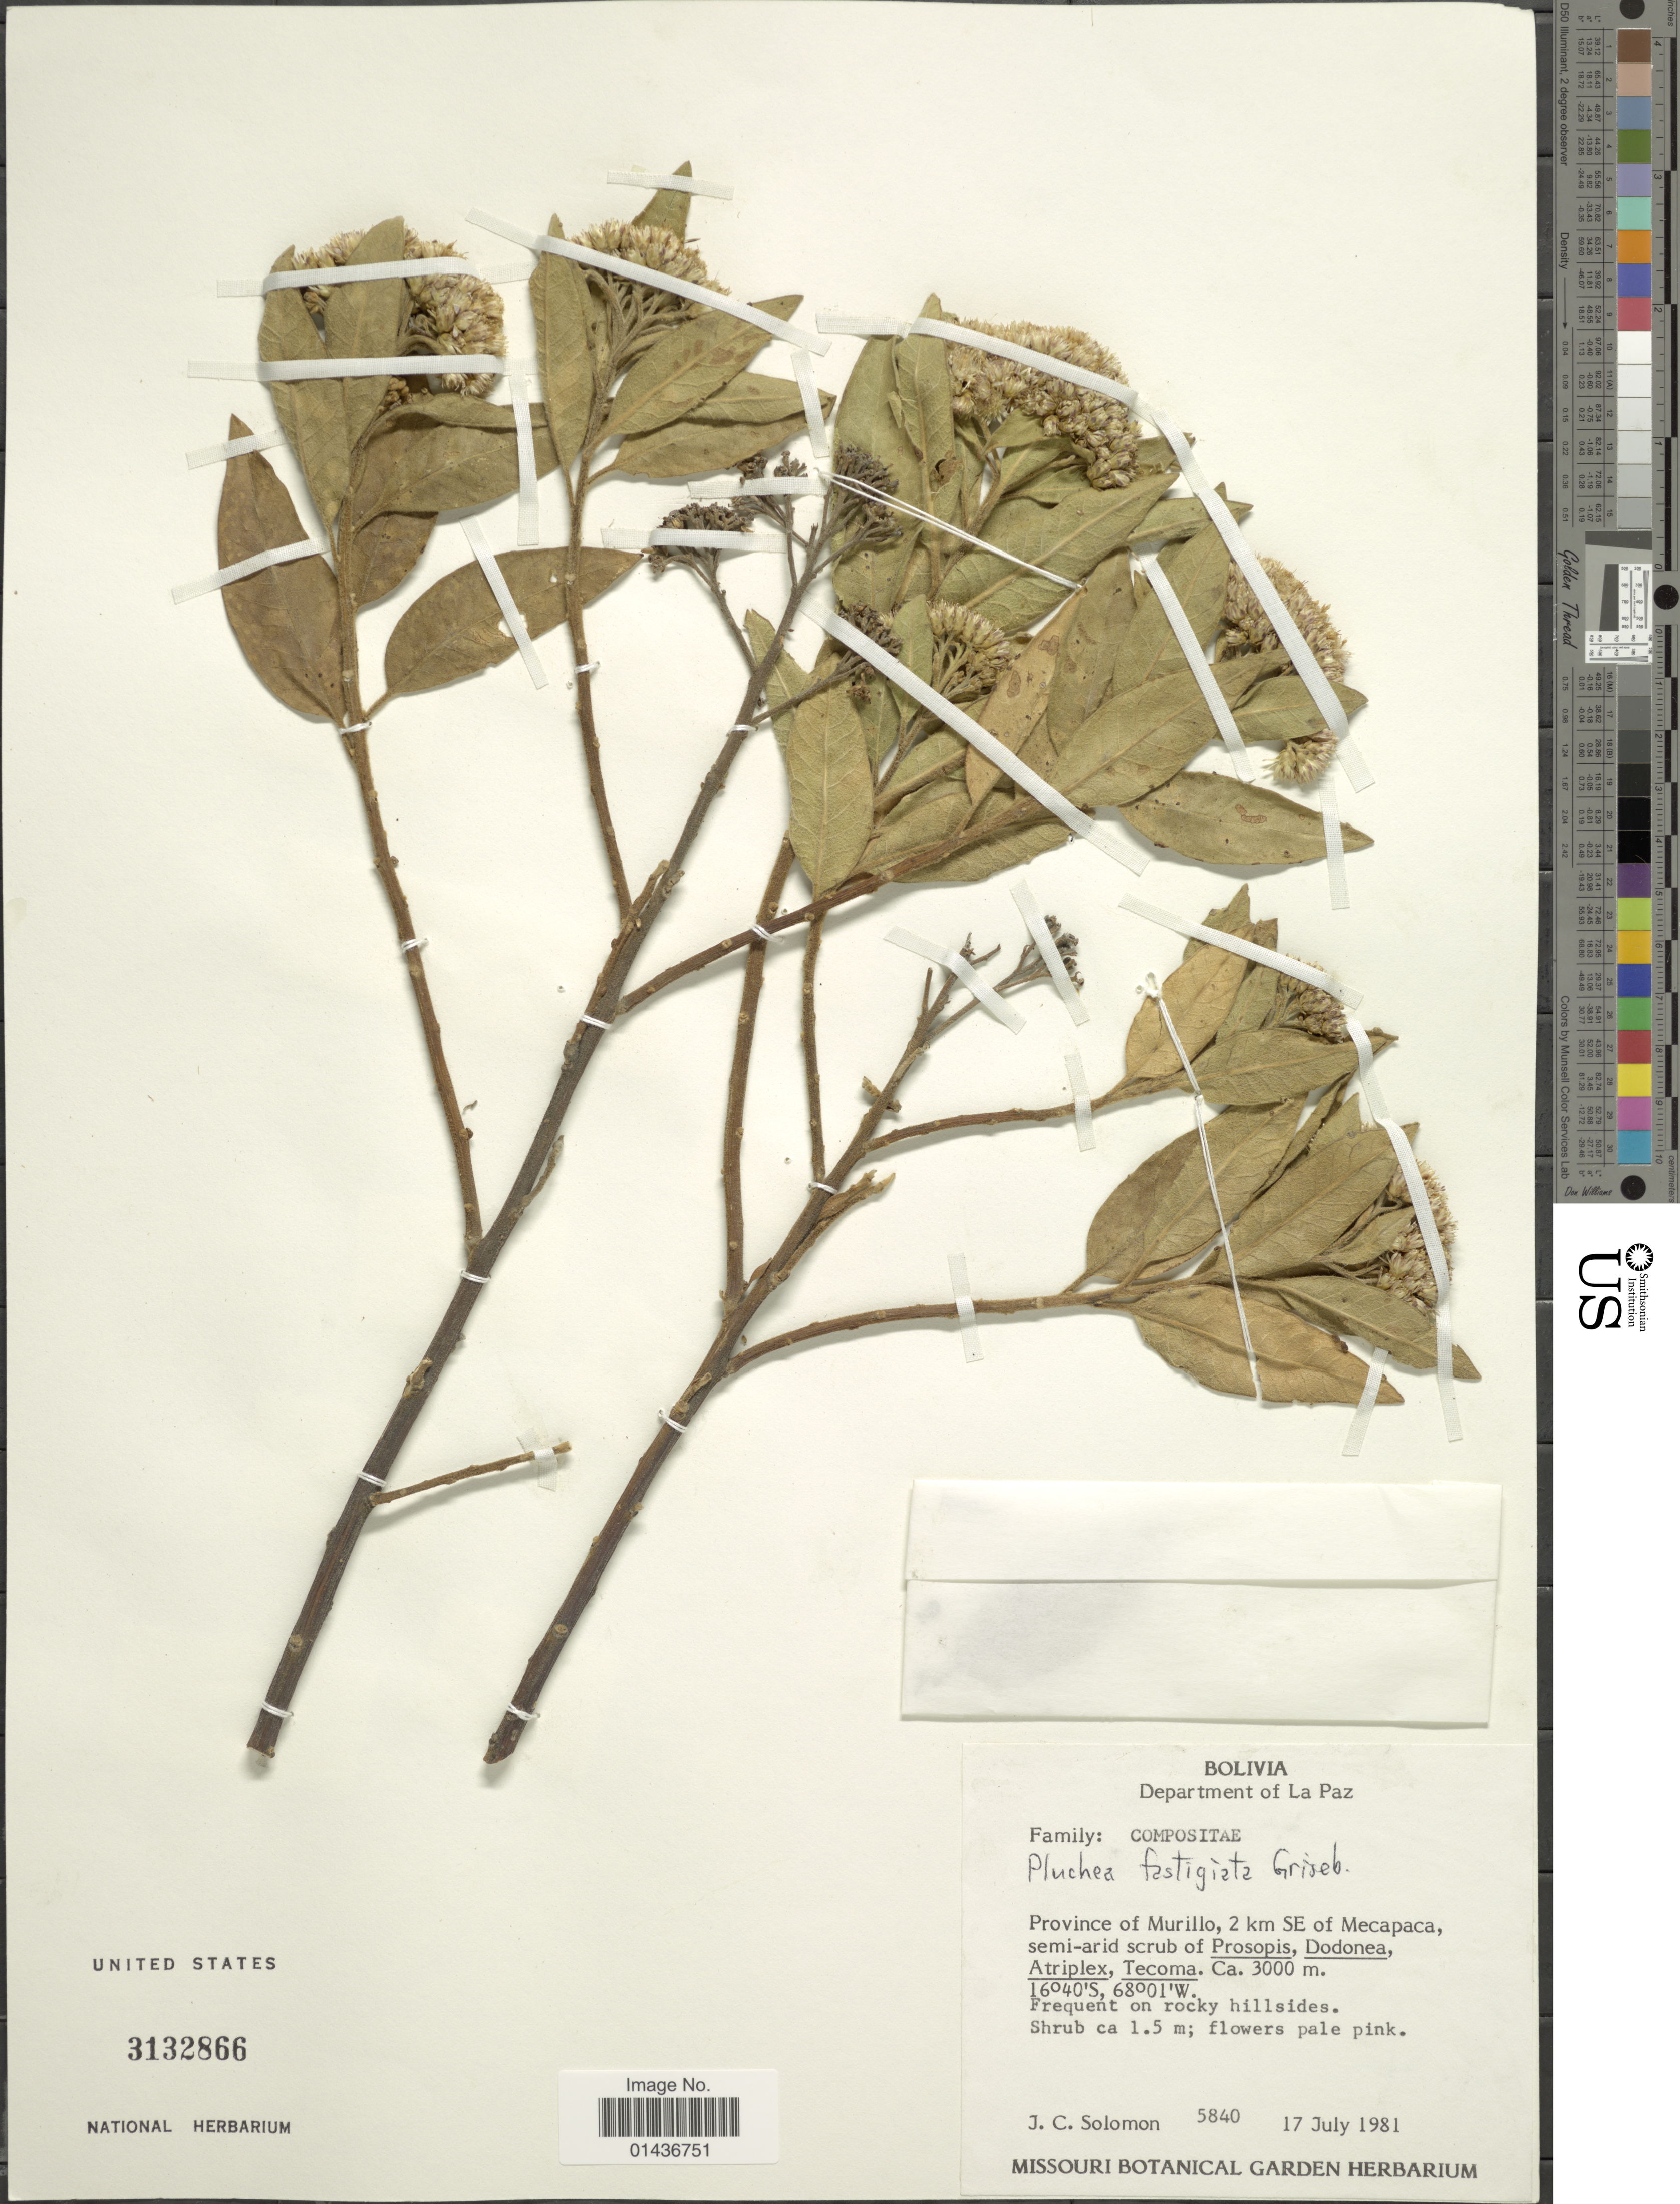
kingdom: Plantae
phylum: Tracheophyta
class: Magnoliopsida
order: Asterales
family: Asteraceae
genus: Pluchea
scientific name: Pluchea fastigiata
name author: Griseb.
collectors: J. C. Solomon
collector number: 5840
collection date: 1981-07-17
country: Bolivia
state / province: La Paz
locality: Department of La Paz, Province of Murillo, 2 km SE of Mecapaca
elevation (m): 3000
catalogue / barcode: US 3132866